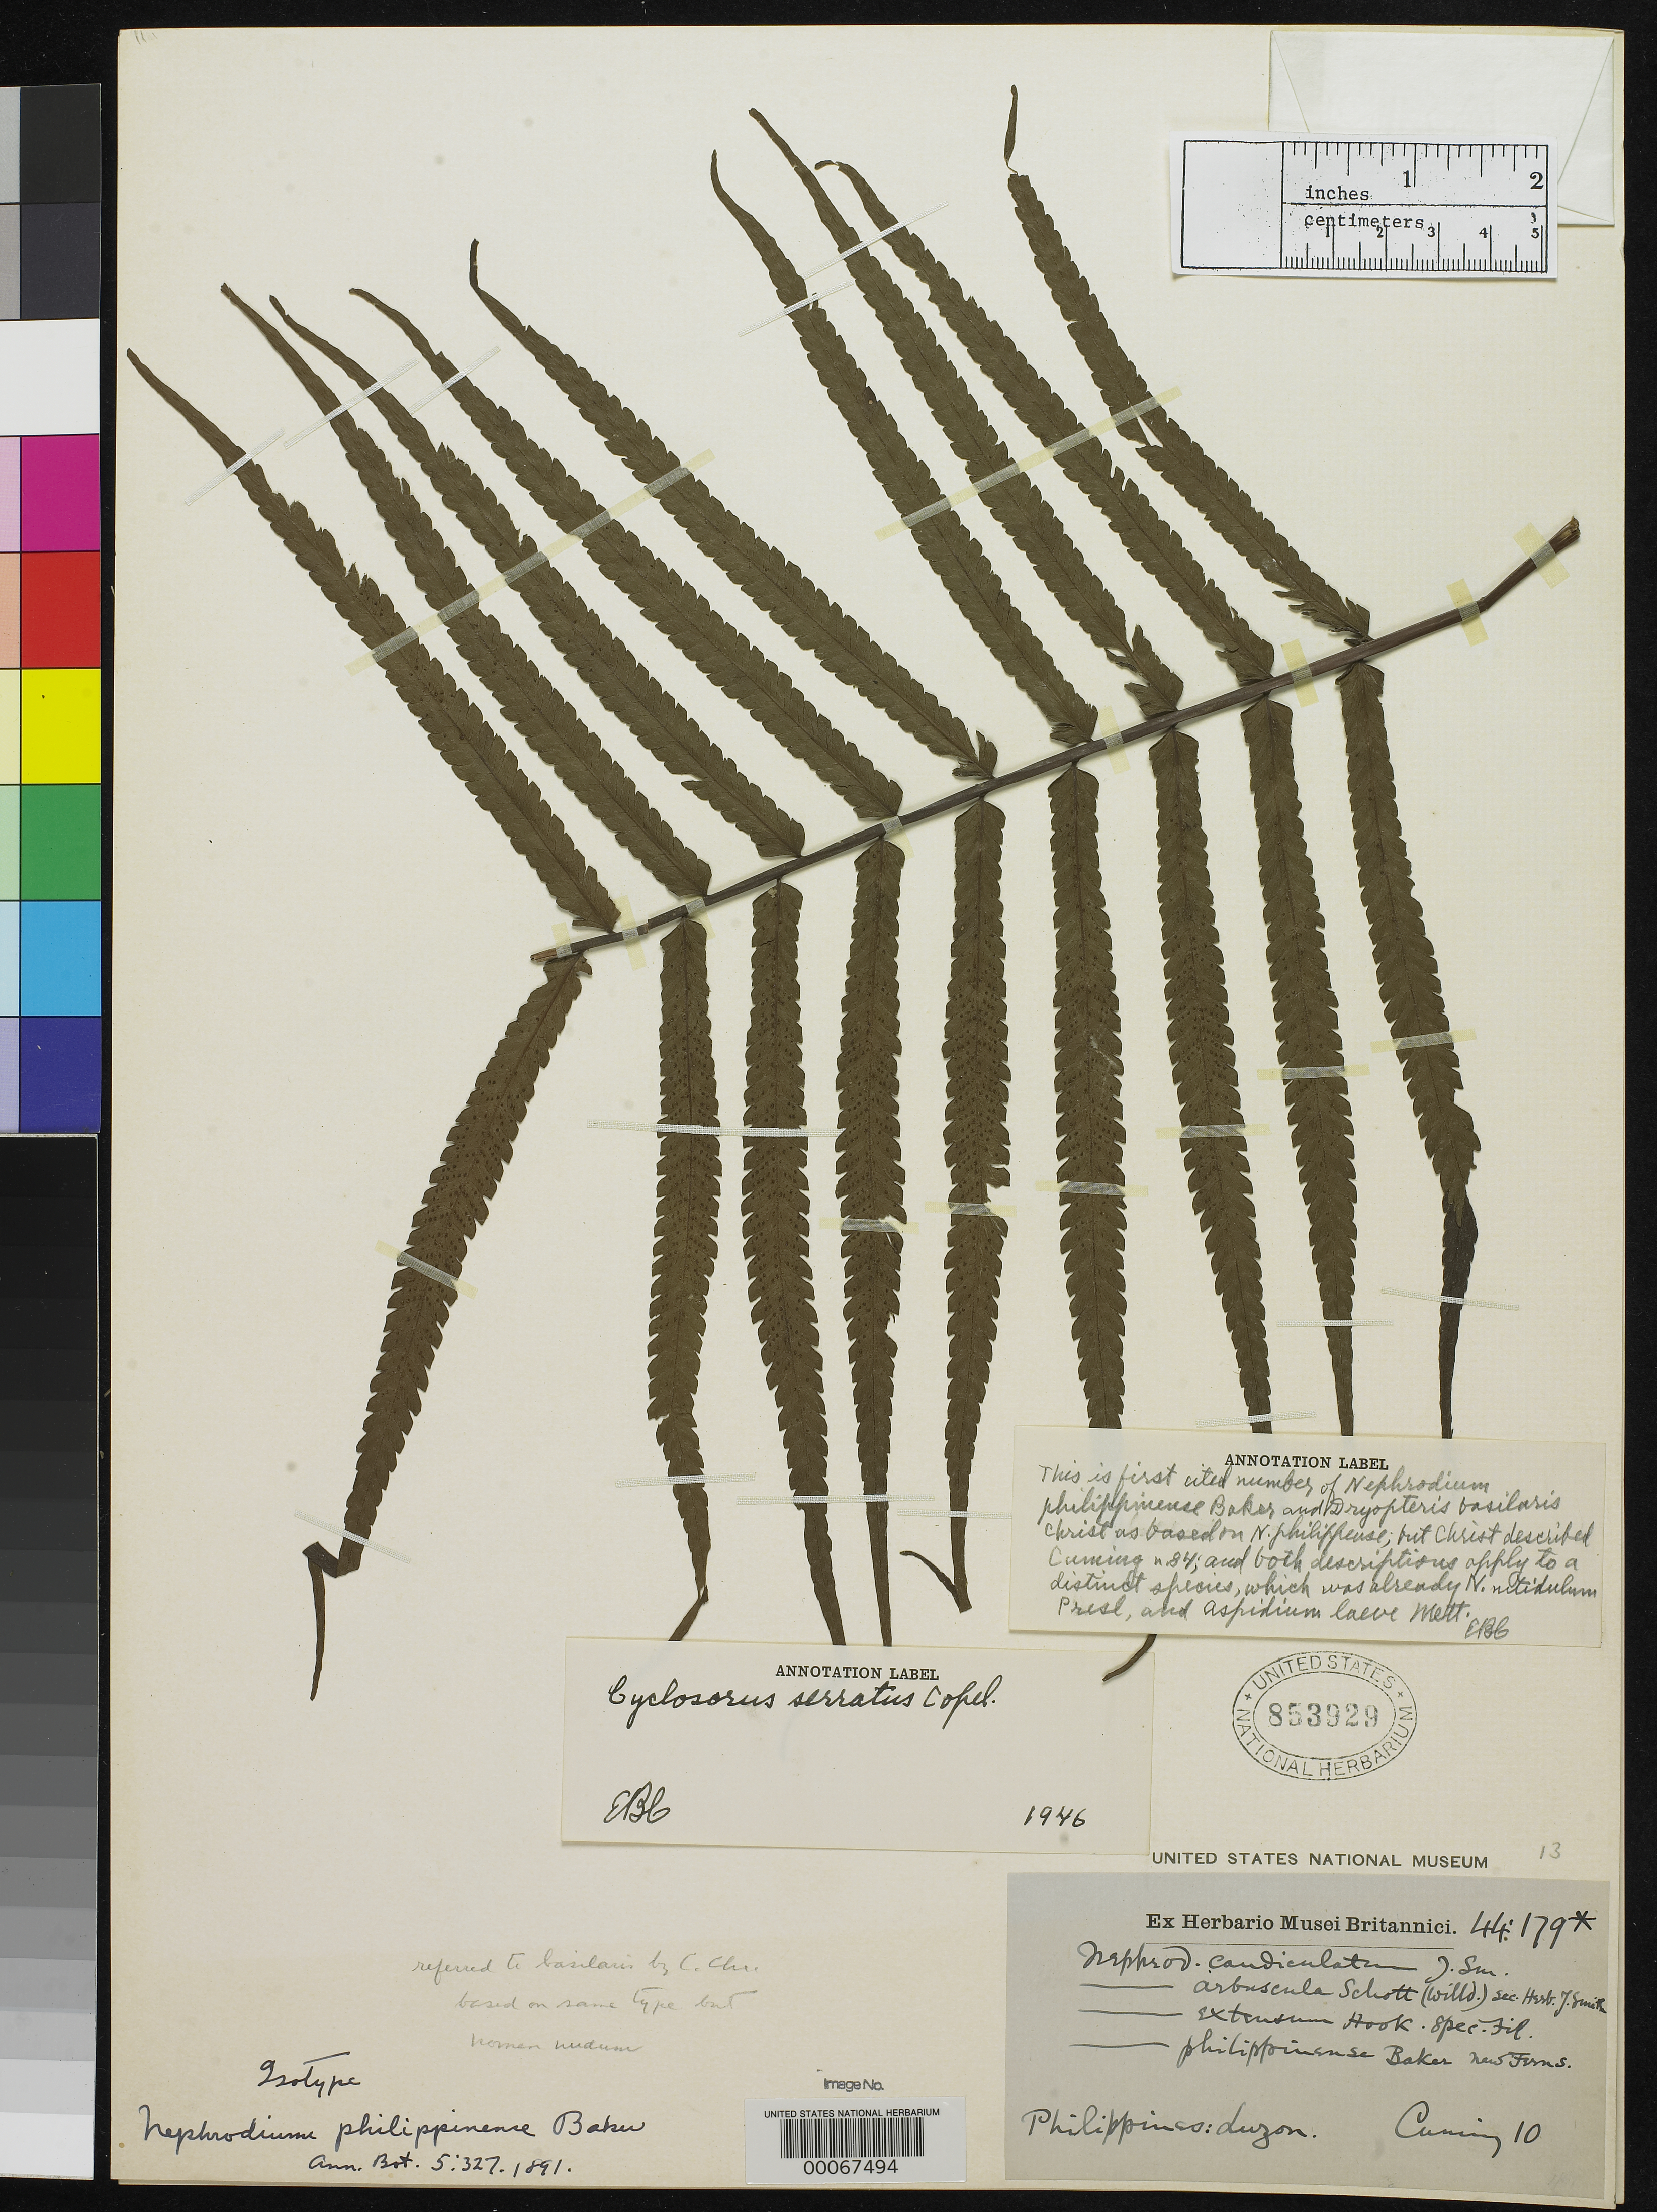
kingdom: Plantae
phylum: Tracheophyta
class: Polypodiopsida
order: Polypodiales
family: Dryopteridaceae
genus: Nephrodium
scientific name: Nephrodium philippinense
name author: Baker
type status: Type Collection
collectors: H. Cuming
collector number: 10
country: Philippines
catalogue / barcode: US 853929